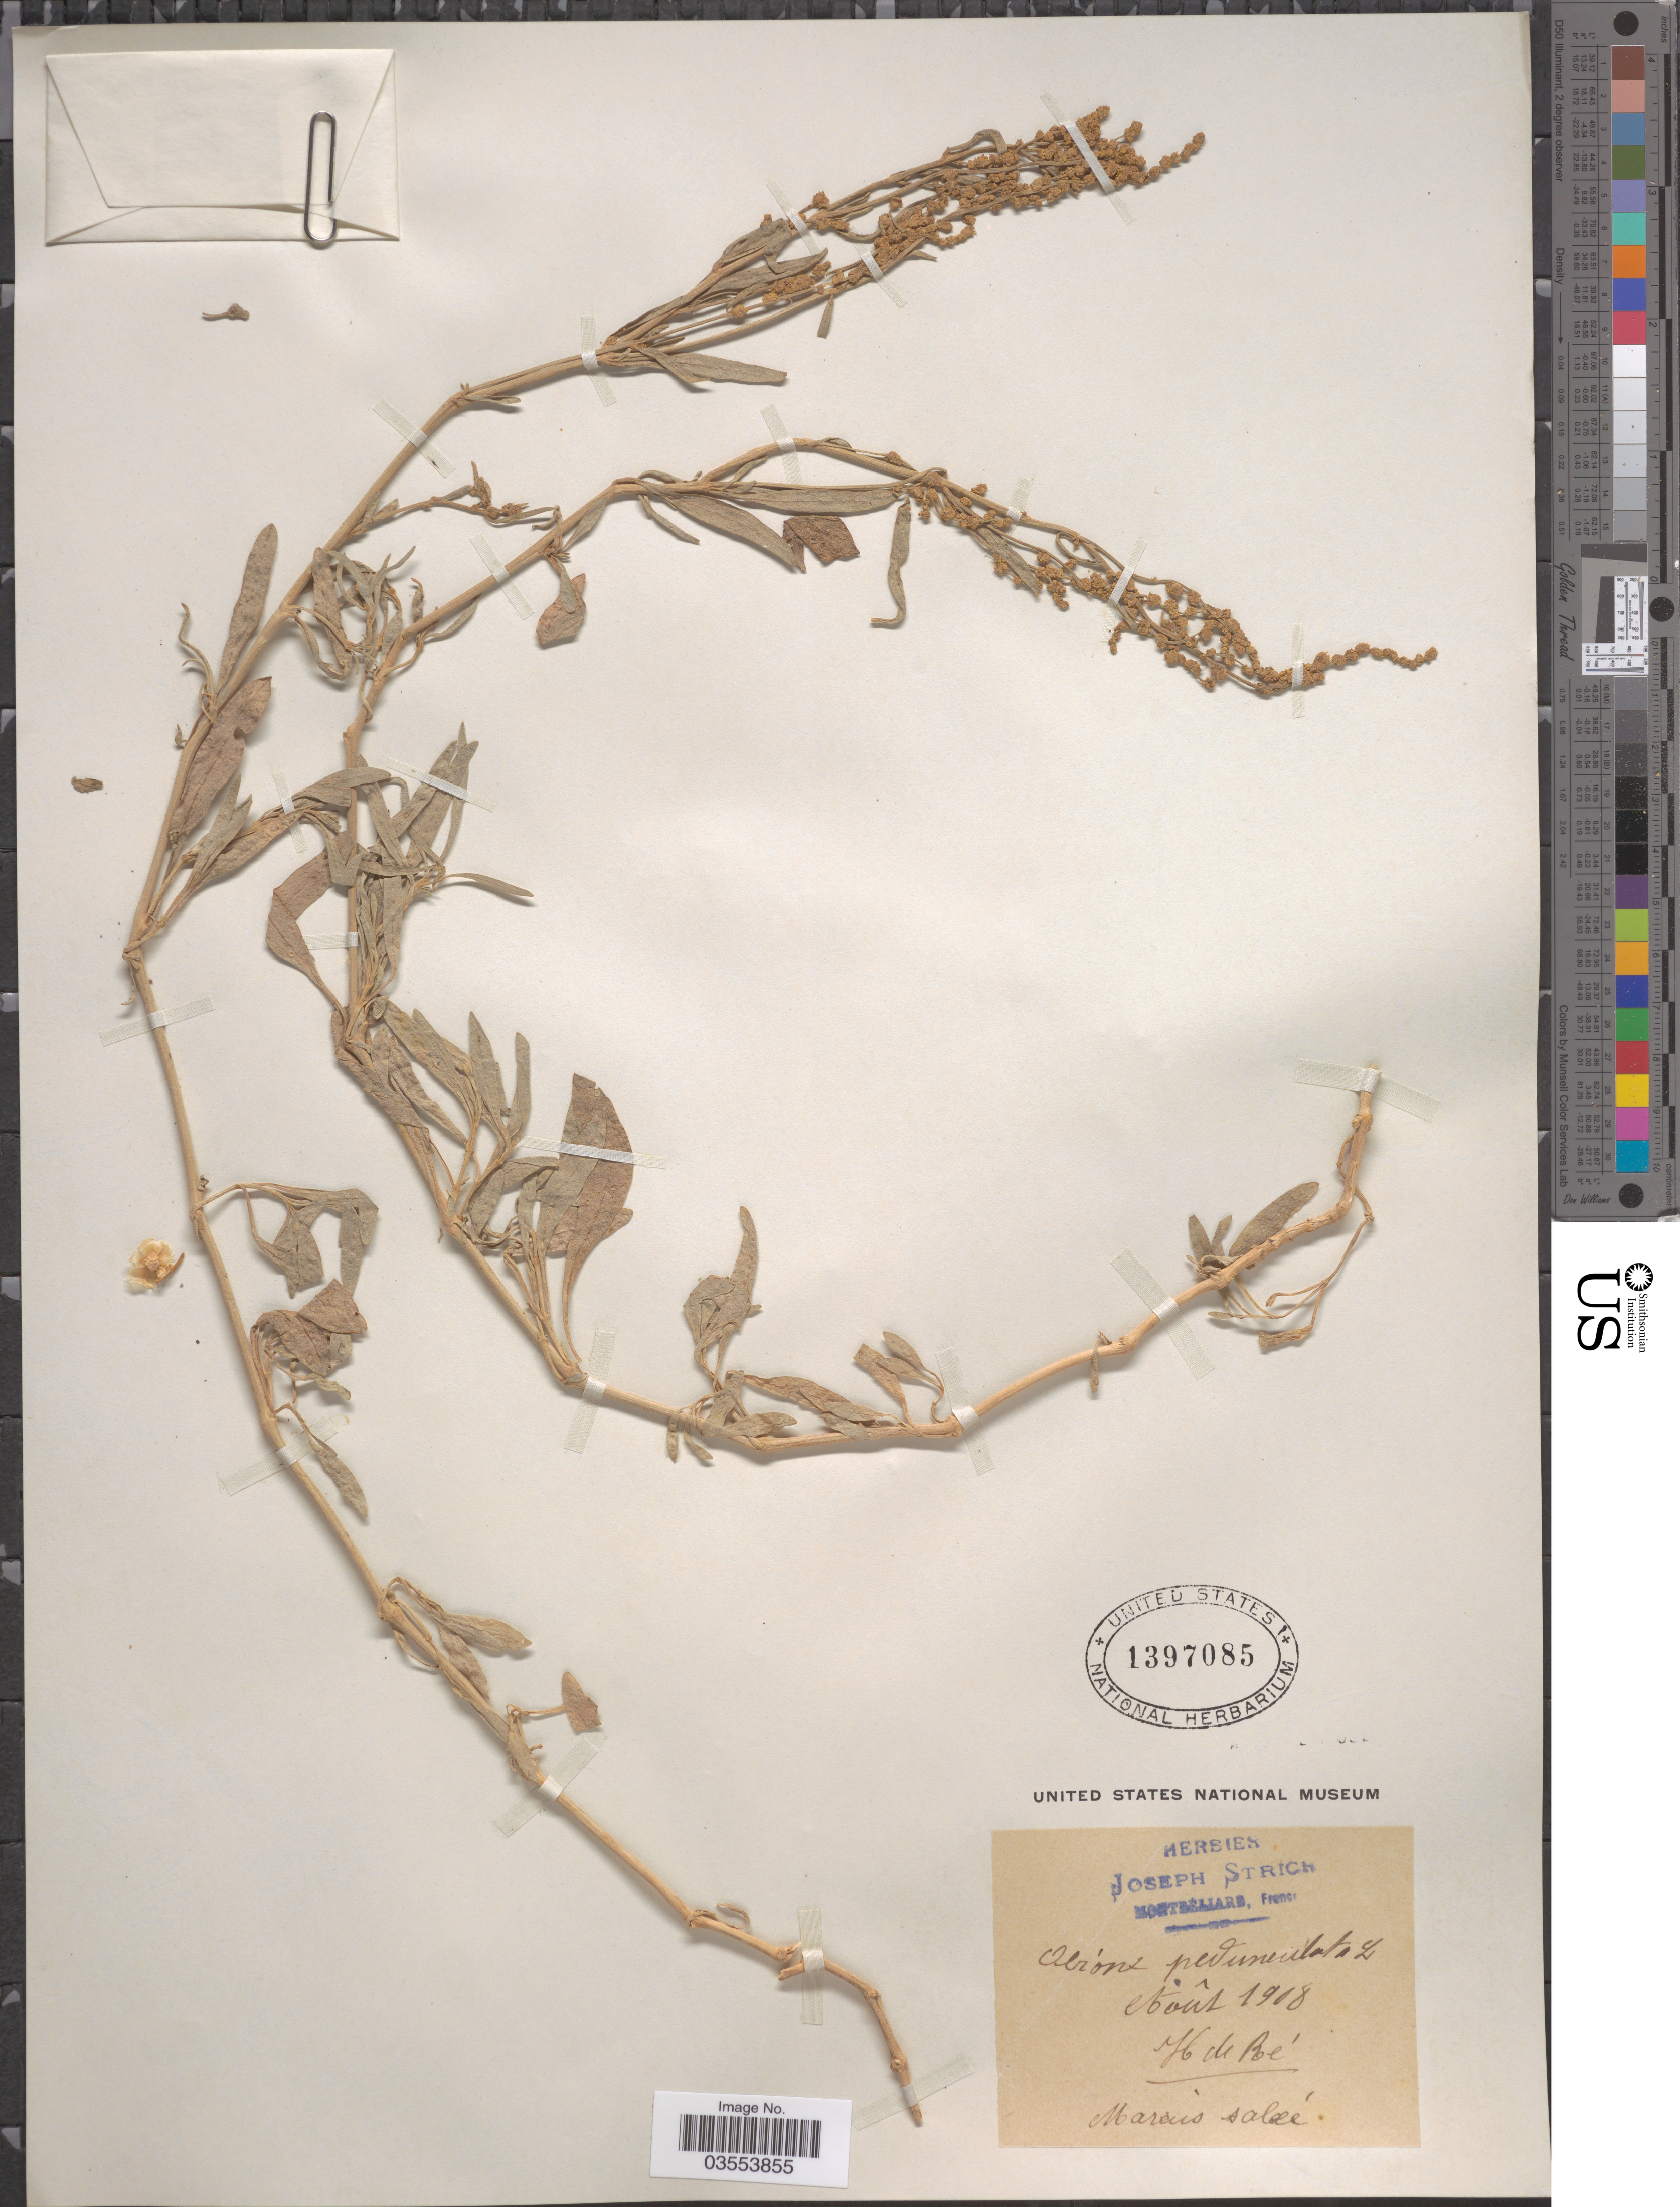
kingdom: Plantae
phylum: Tracheophyta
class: Magnoliopsida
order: Caryophyllales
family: Amaranthaceae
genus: Atriplex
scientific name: Atriplex pedunculata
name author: L.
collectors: Ex herb. Joseph Strich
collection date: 1908-08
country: France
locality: H de Ré.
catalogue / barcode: US 1397085